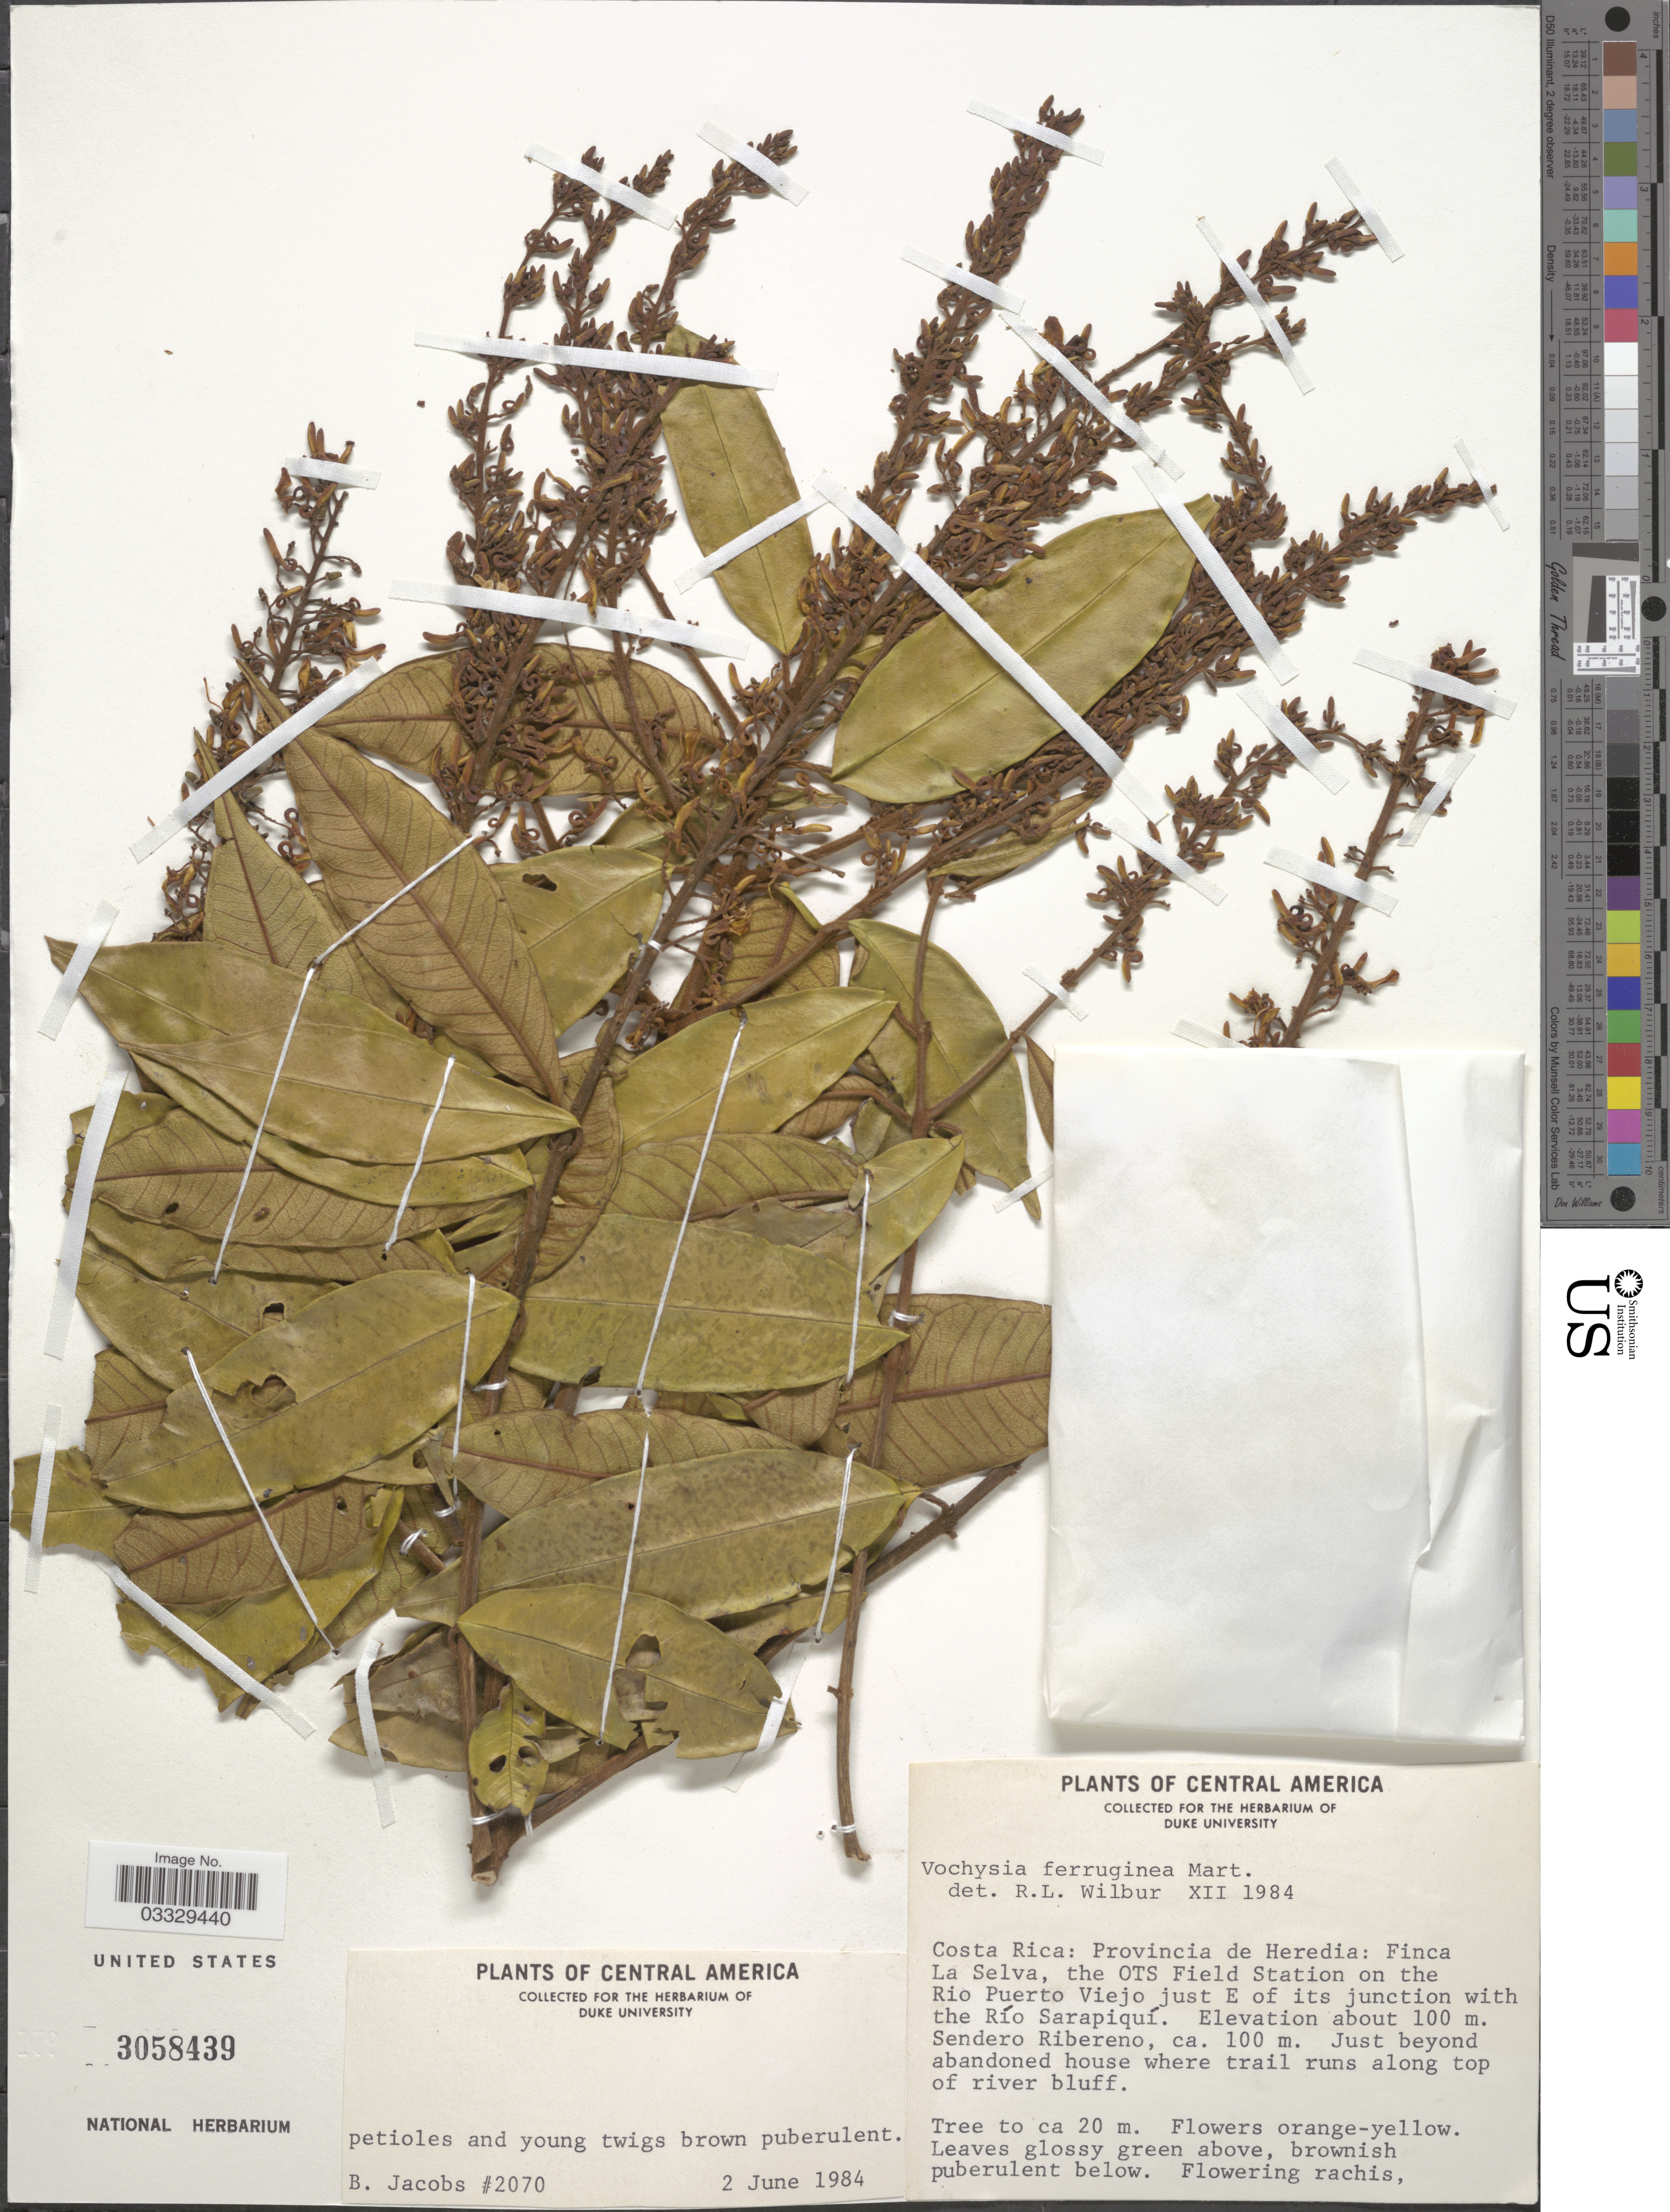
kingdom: Plantae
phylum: Tracheophyta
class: Magnoliopsida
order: Myrtales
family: Vochysiaceae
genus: Vochysia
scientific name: Vochysia ferruginea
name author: Mart.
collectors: B. Jacobs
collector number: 2070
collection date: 1984-06-02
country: Costa Rica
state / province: Heredia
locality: Finca La Selva, the OTS Field Station on the Río Puerto Viejo just E of its junction with the Río Sarapiquí. Sendero Ribereno. Just beyond abandoned house where trail runs along top of river bluff.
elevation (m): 100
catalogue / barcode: US 3058439